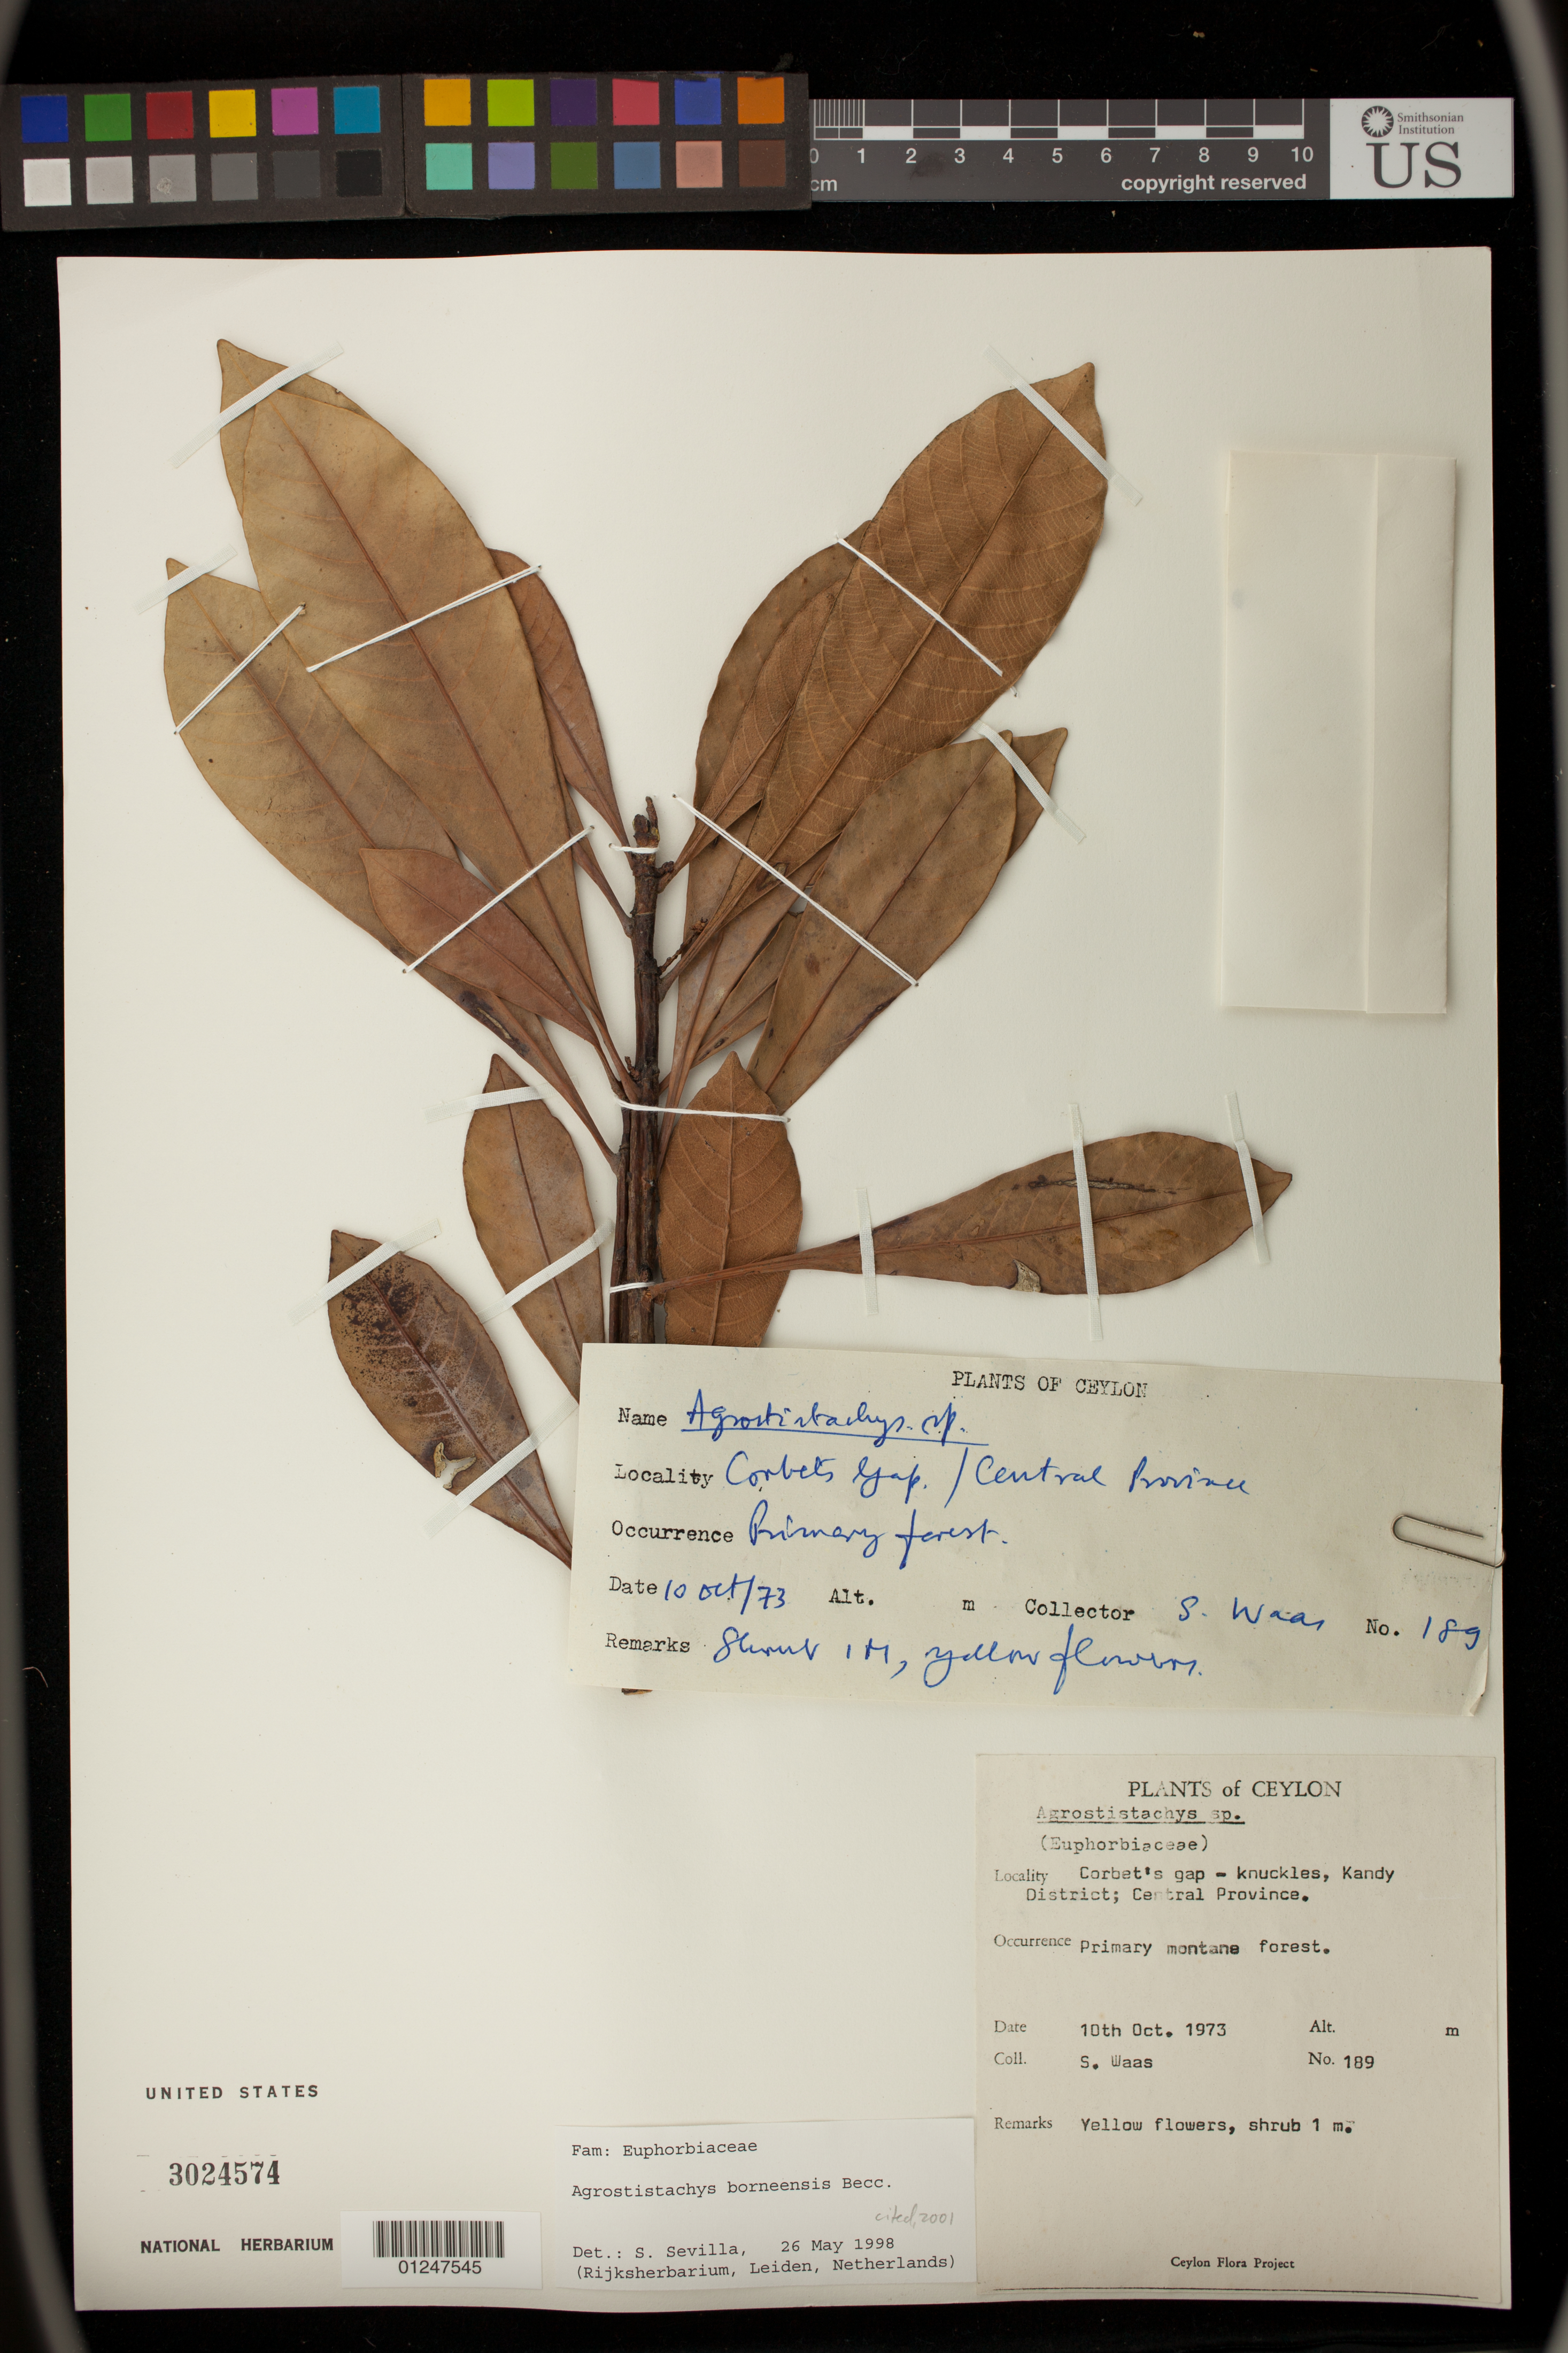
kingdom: Plantae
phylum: Tracheophyta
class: Magnoliopsida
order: Malpighiales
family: Euphorbiaceae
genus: Agrostistachys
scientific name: Agrostistachys borneensis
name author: Becc.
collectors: S. Waas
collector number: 189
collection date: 1973-10-10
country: Sri Lanka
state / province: Central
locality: Corbet's gap - knuckles, Kandy District.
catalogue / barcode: US 3024574